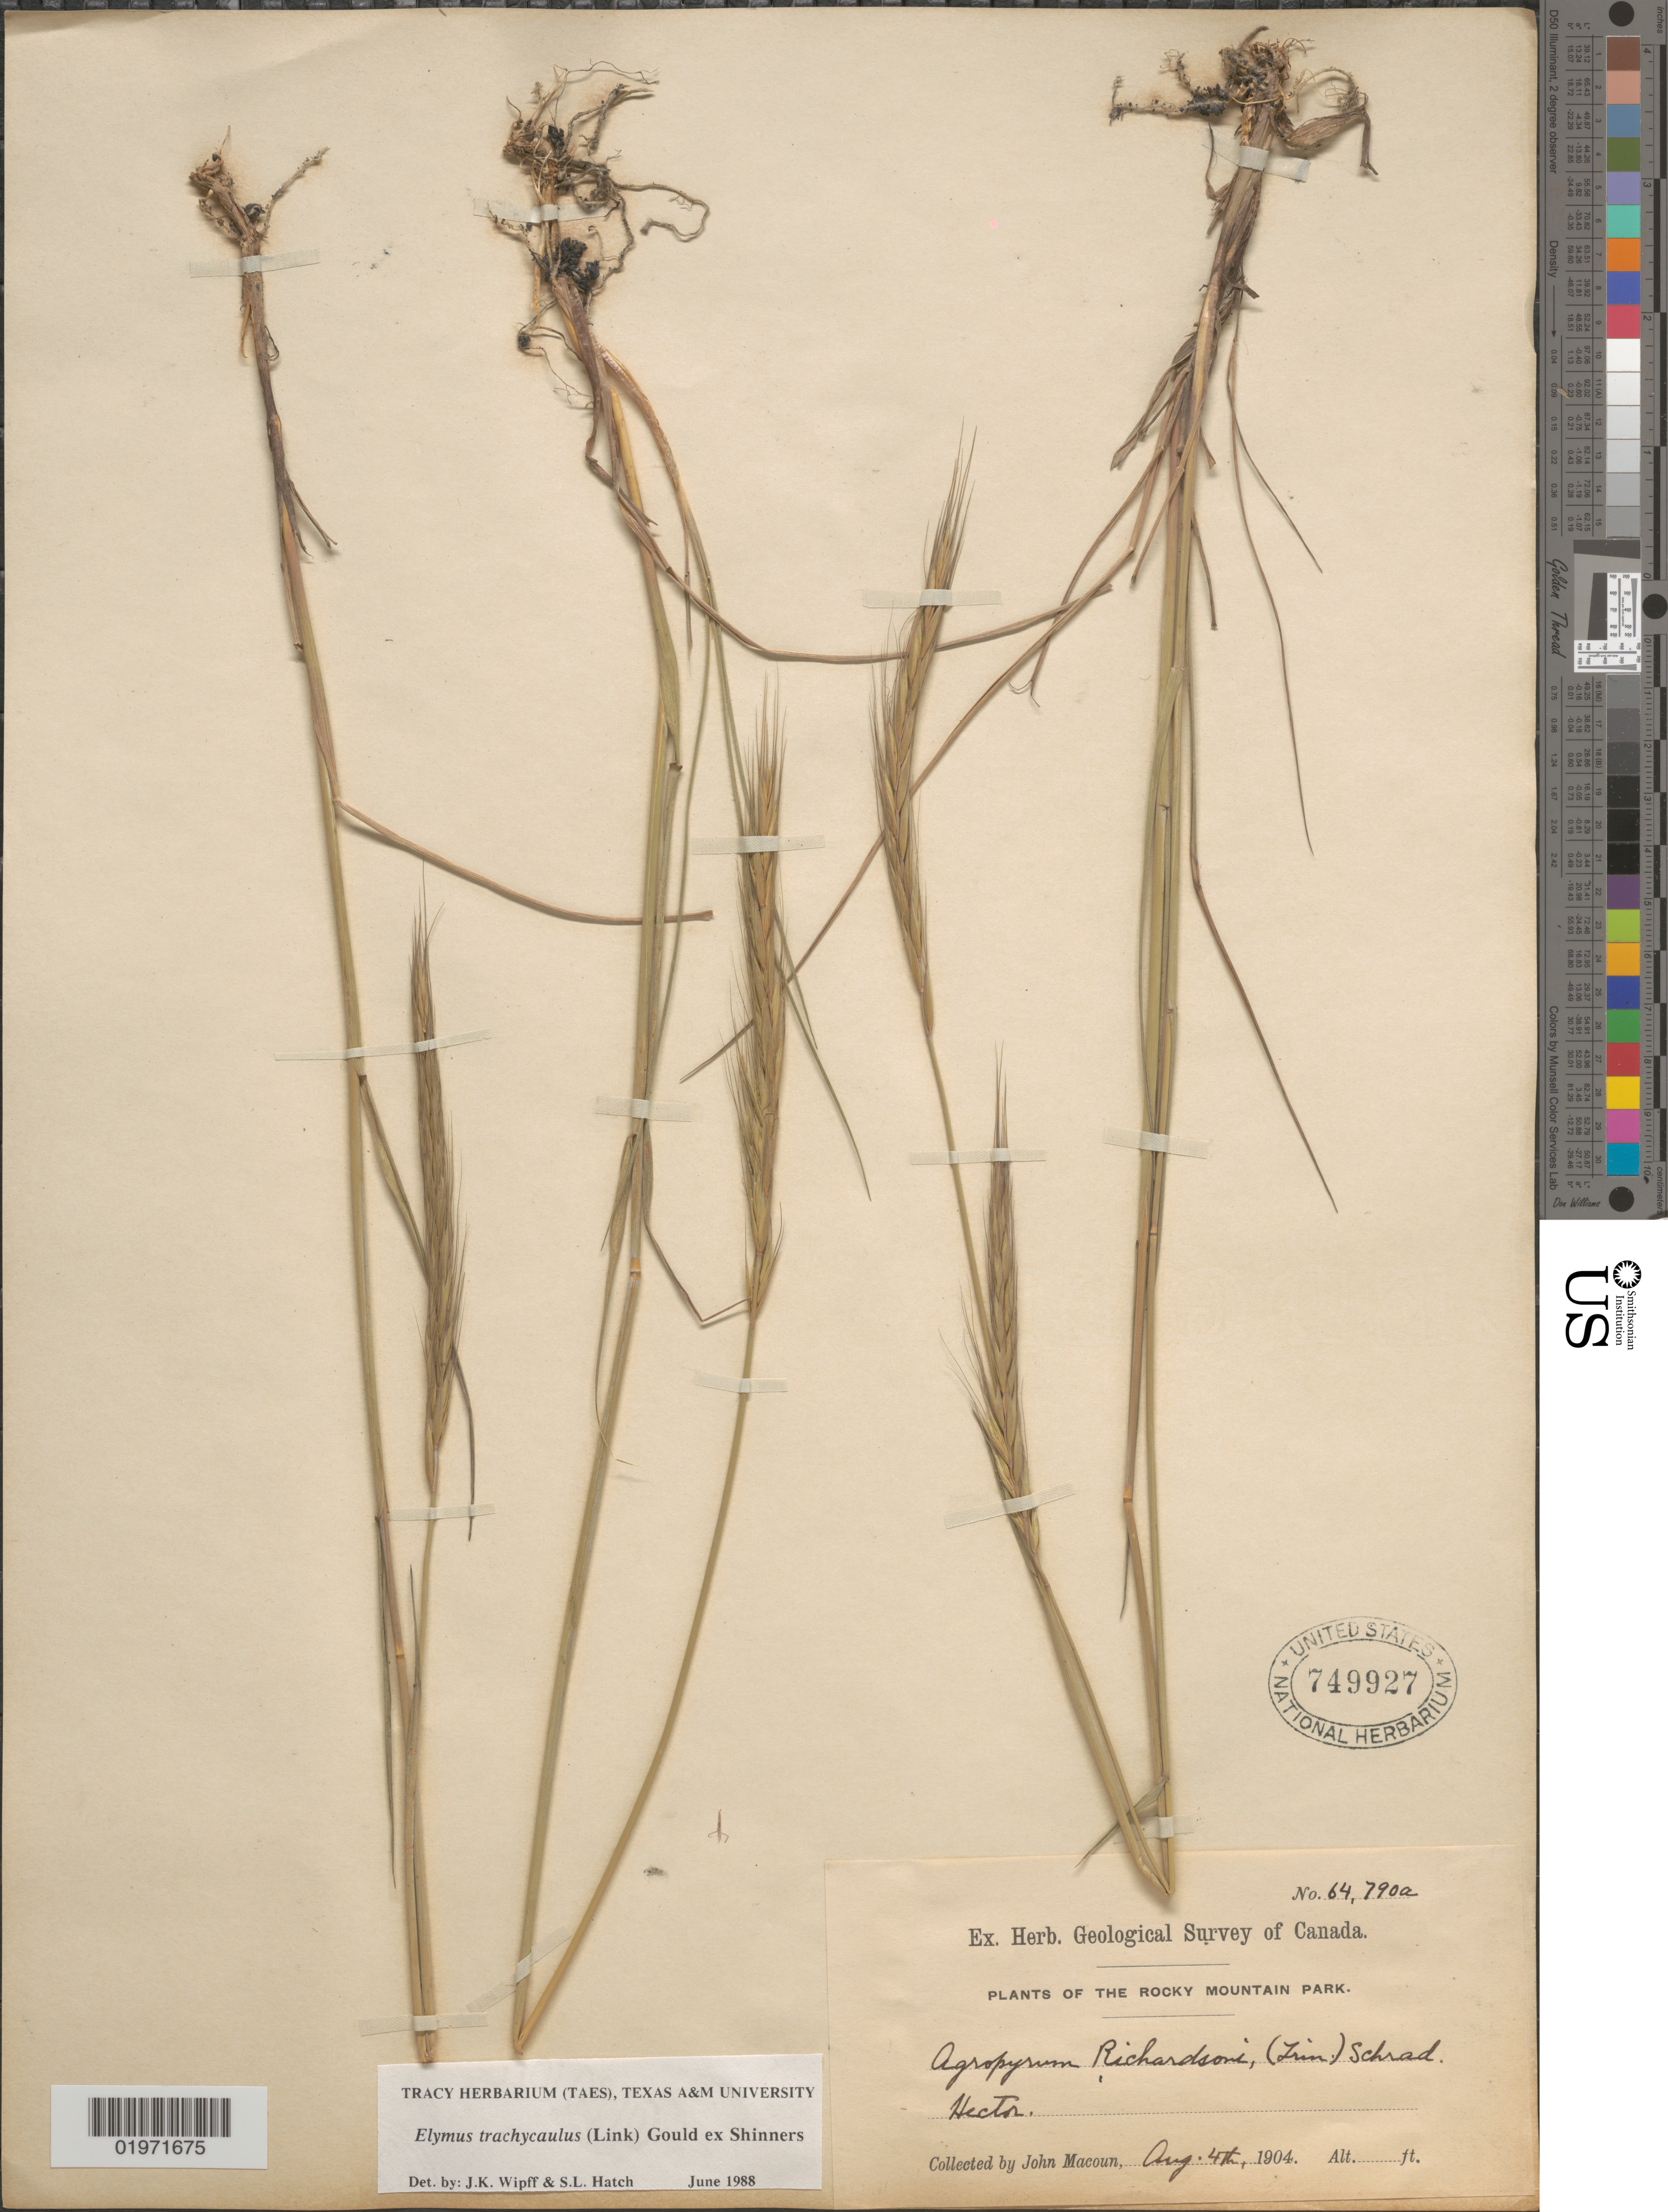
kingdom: Plantae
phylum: Tracheophyta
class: Liliopsida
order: Poales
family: Poaceae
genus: Elymus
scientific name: Elymus trachycaulus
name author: (Link) Gould ex Shinners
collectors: J. Macoun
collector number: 64790a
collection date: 1904-08-04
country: Canada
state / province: Alberta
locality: Herb. Geological Survey of Canada. The Rocky Mountain Park. Hector.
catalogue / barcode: US 749927